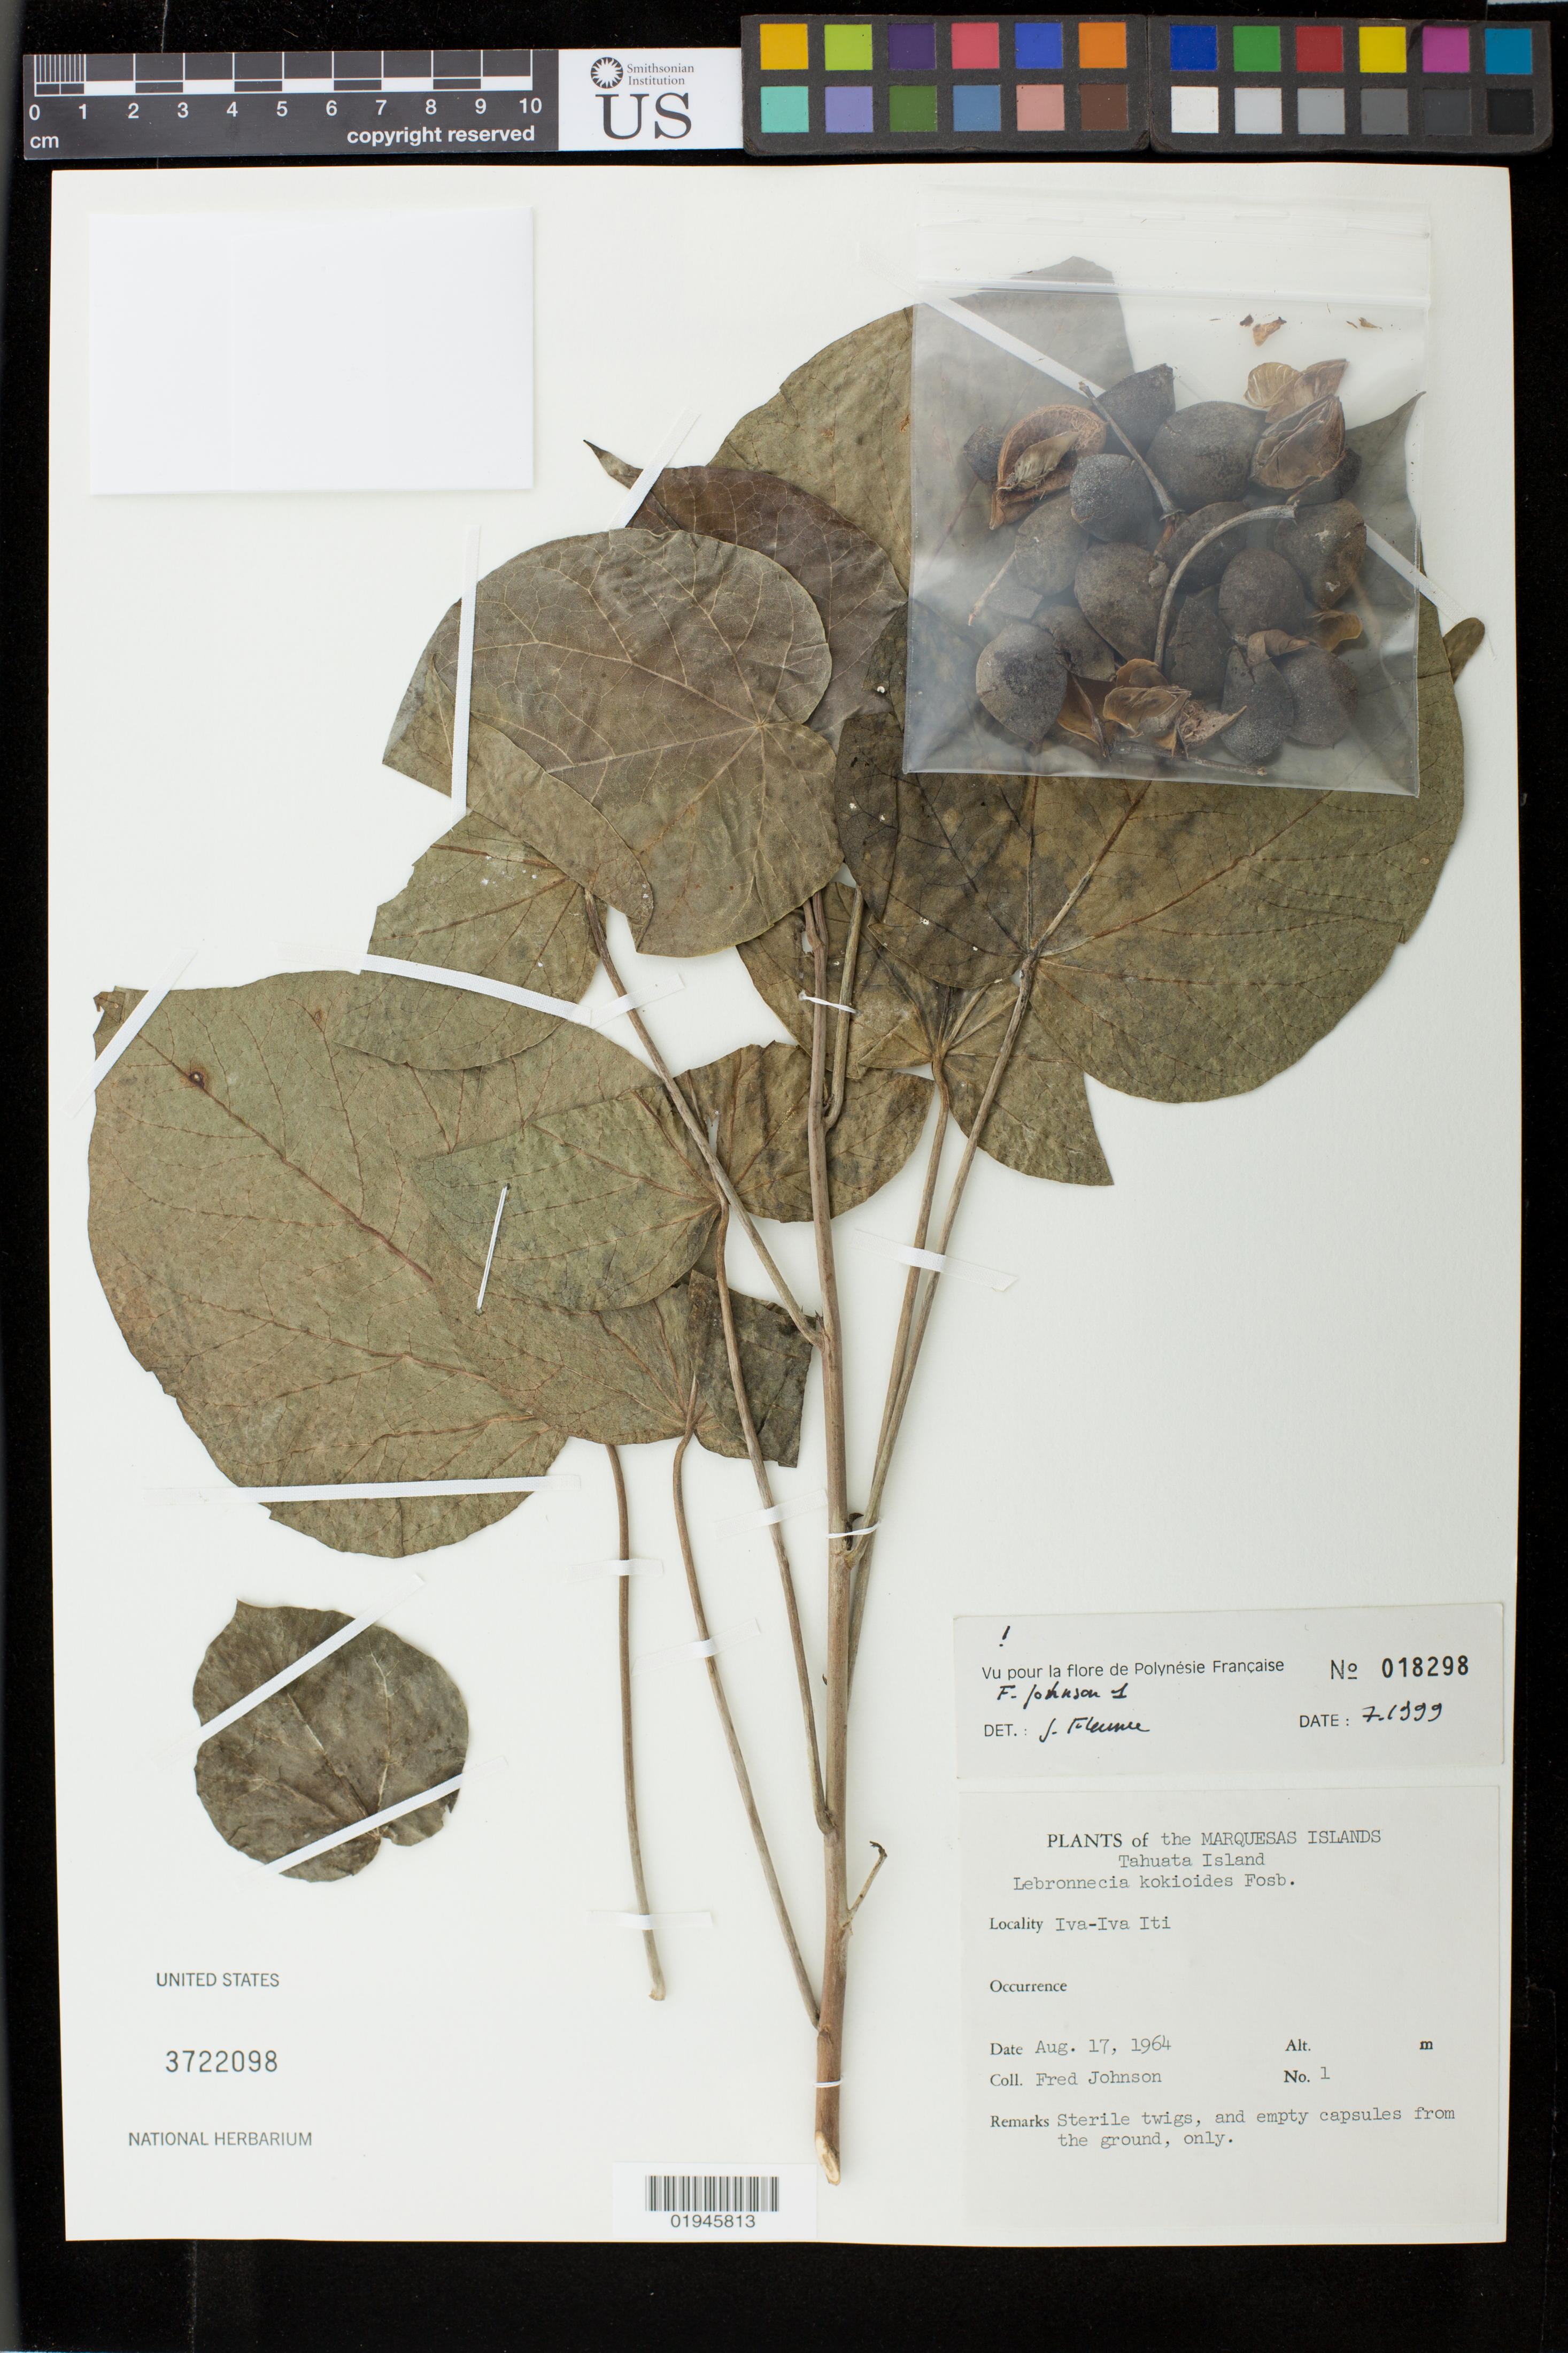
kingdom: Plantae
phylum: Tracheophyta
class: Magnoliopsida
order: Malvales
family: Malvaceae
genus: Lebronnecia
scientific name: Lebronnecia kokioides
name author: Fosberg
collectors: F. Johnson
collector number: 1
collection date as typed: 17 August 1964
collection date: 1964-08-17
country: French Polynesia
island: Tahuata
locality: Iva-Iva Iti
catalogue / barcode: US 3722098